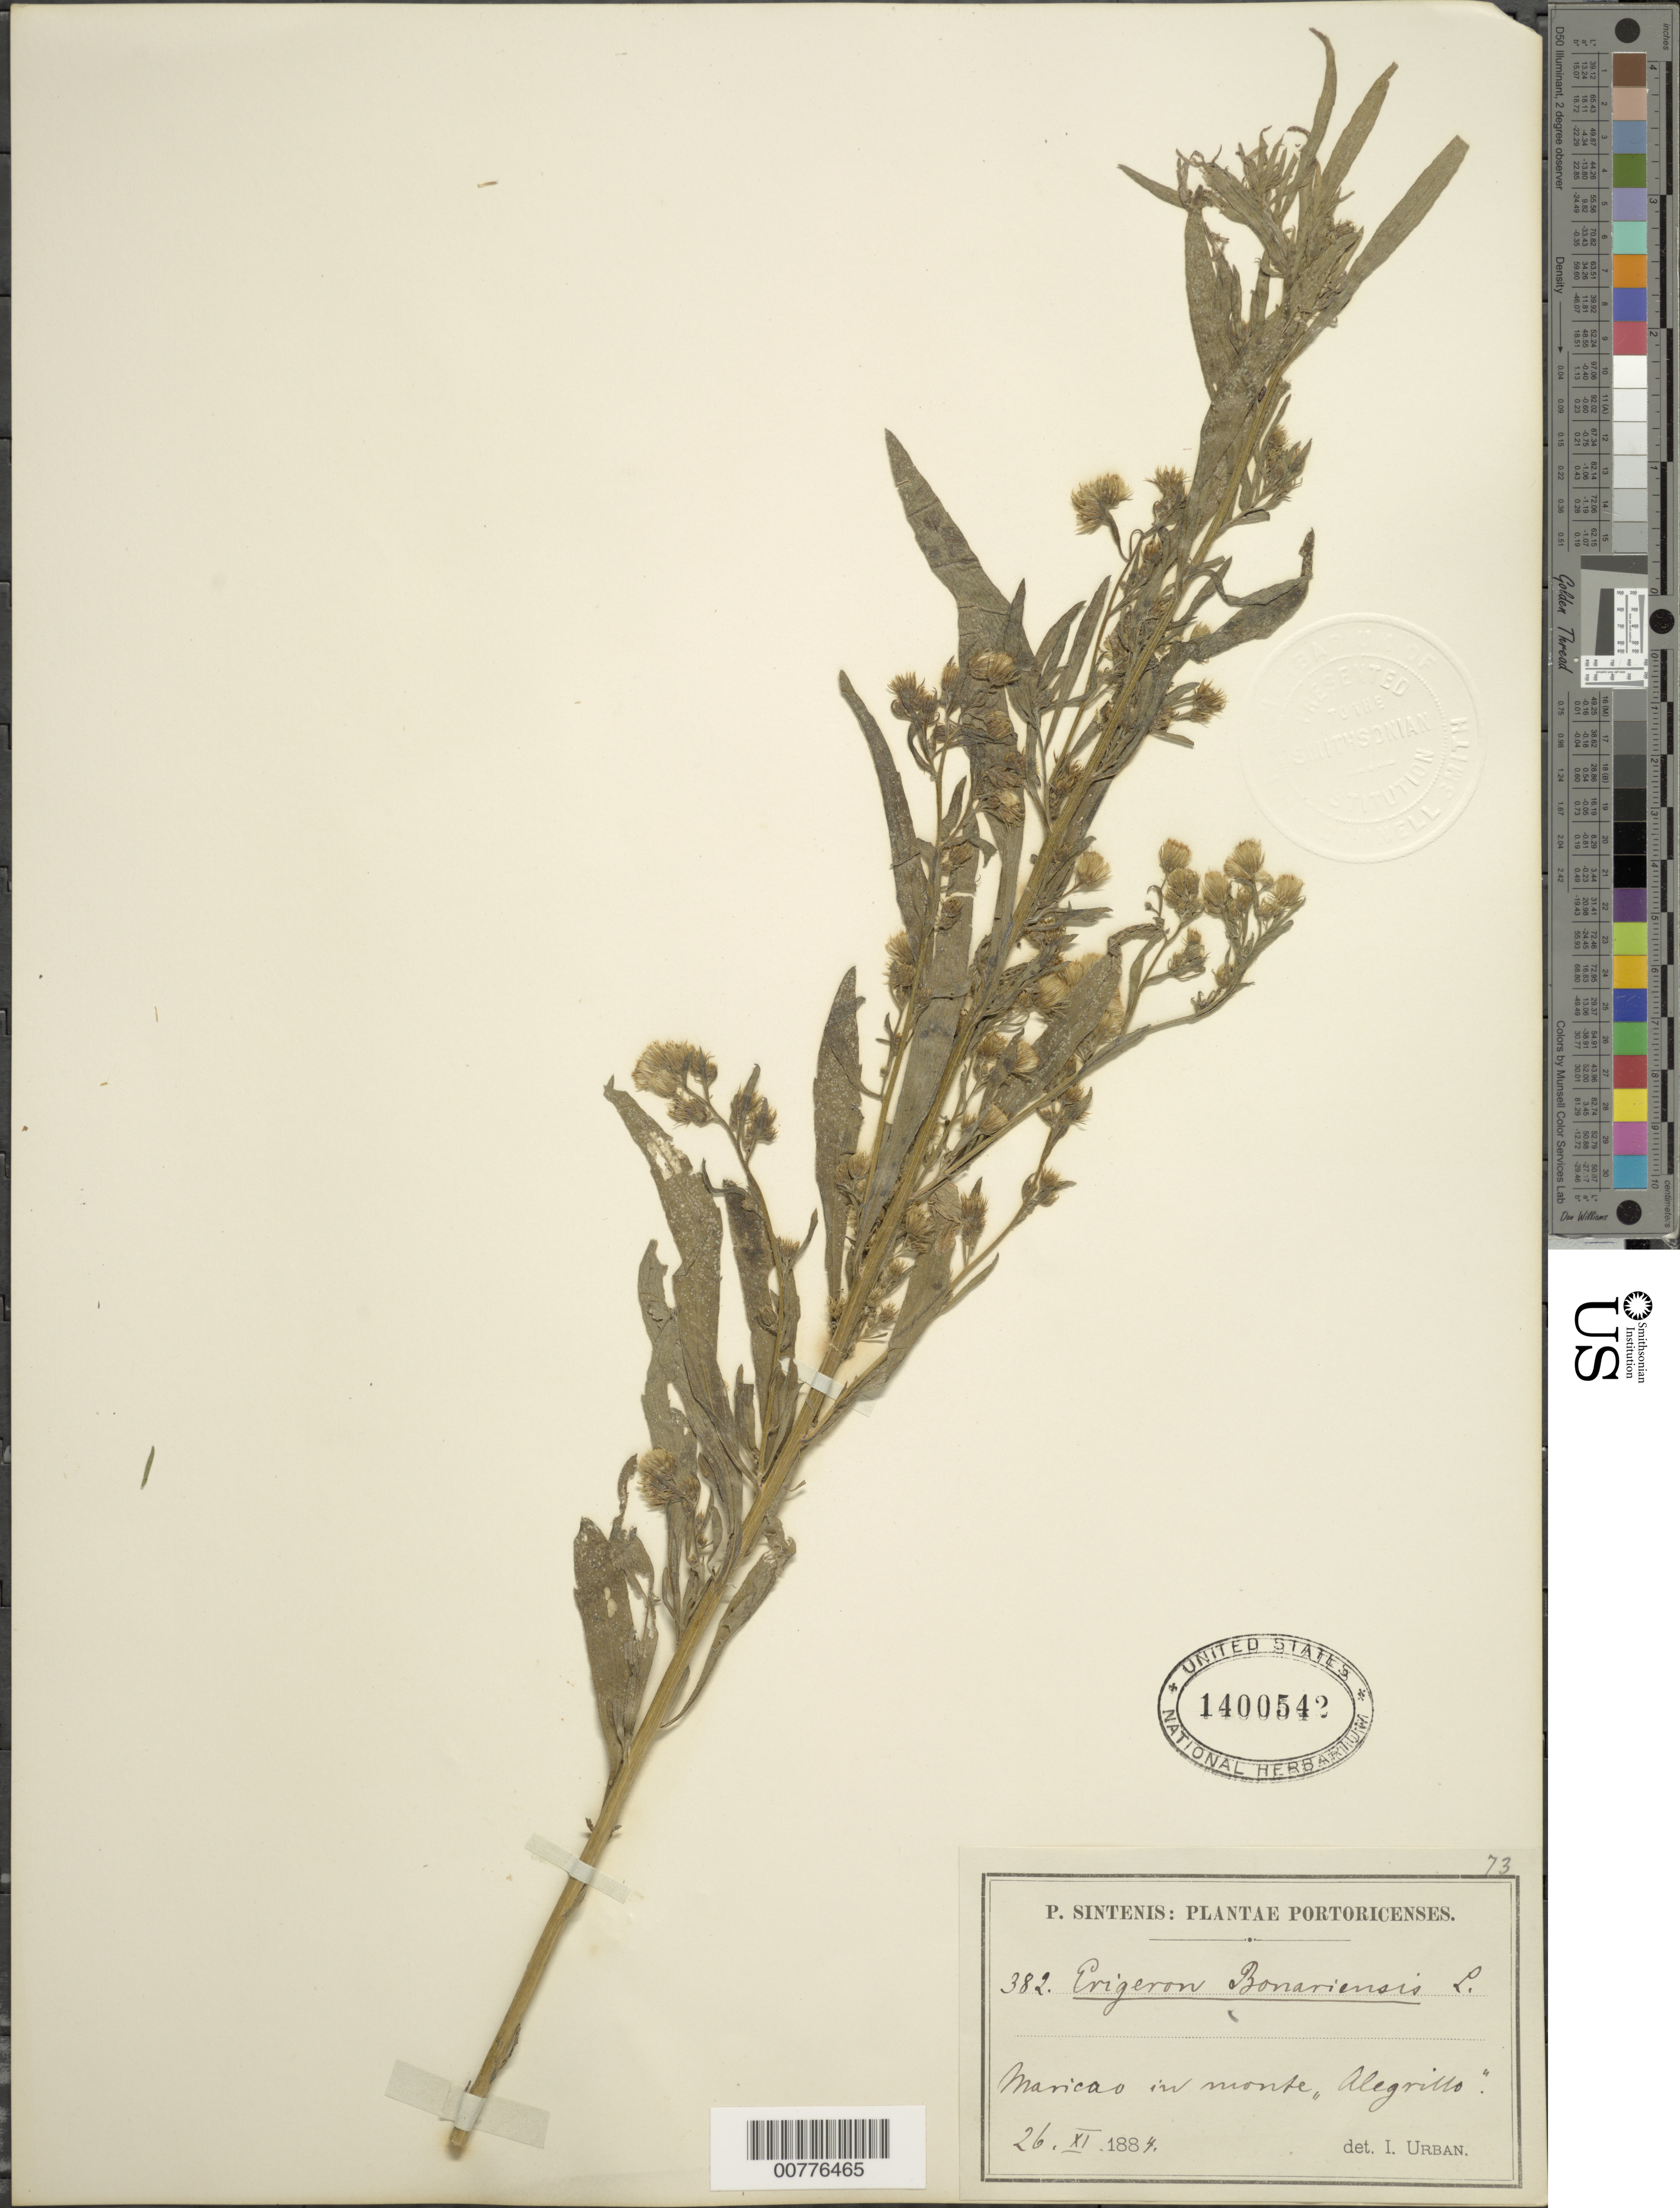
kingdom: Plantae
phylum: Tracheophyta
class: Magnoliopsida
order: Asterales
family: Asteraceae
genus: Conyza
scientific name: Conyza bonariensis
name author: (L.) Cronq.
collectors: P. Sintenis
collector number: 382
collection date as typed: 26 Nov 1884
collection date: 1884-11-26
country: Puerto Rico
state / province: Maricao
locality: Maricao, in monte "Alegrillo"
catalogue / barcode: US 1400542